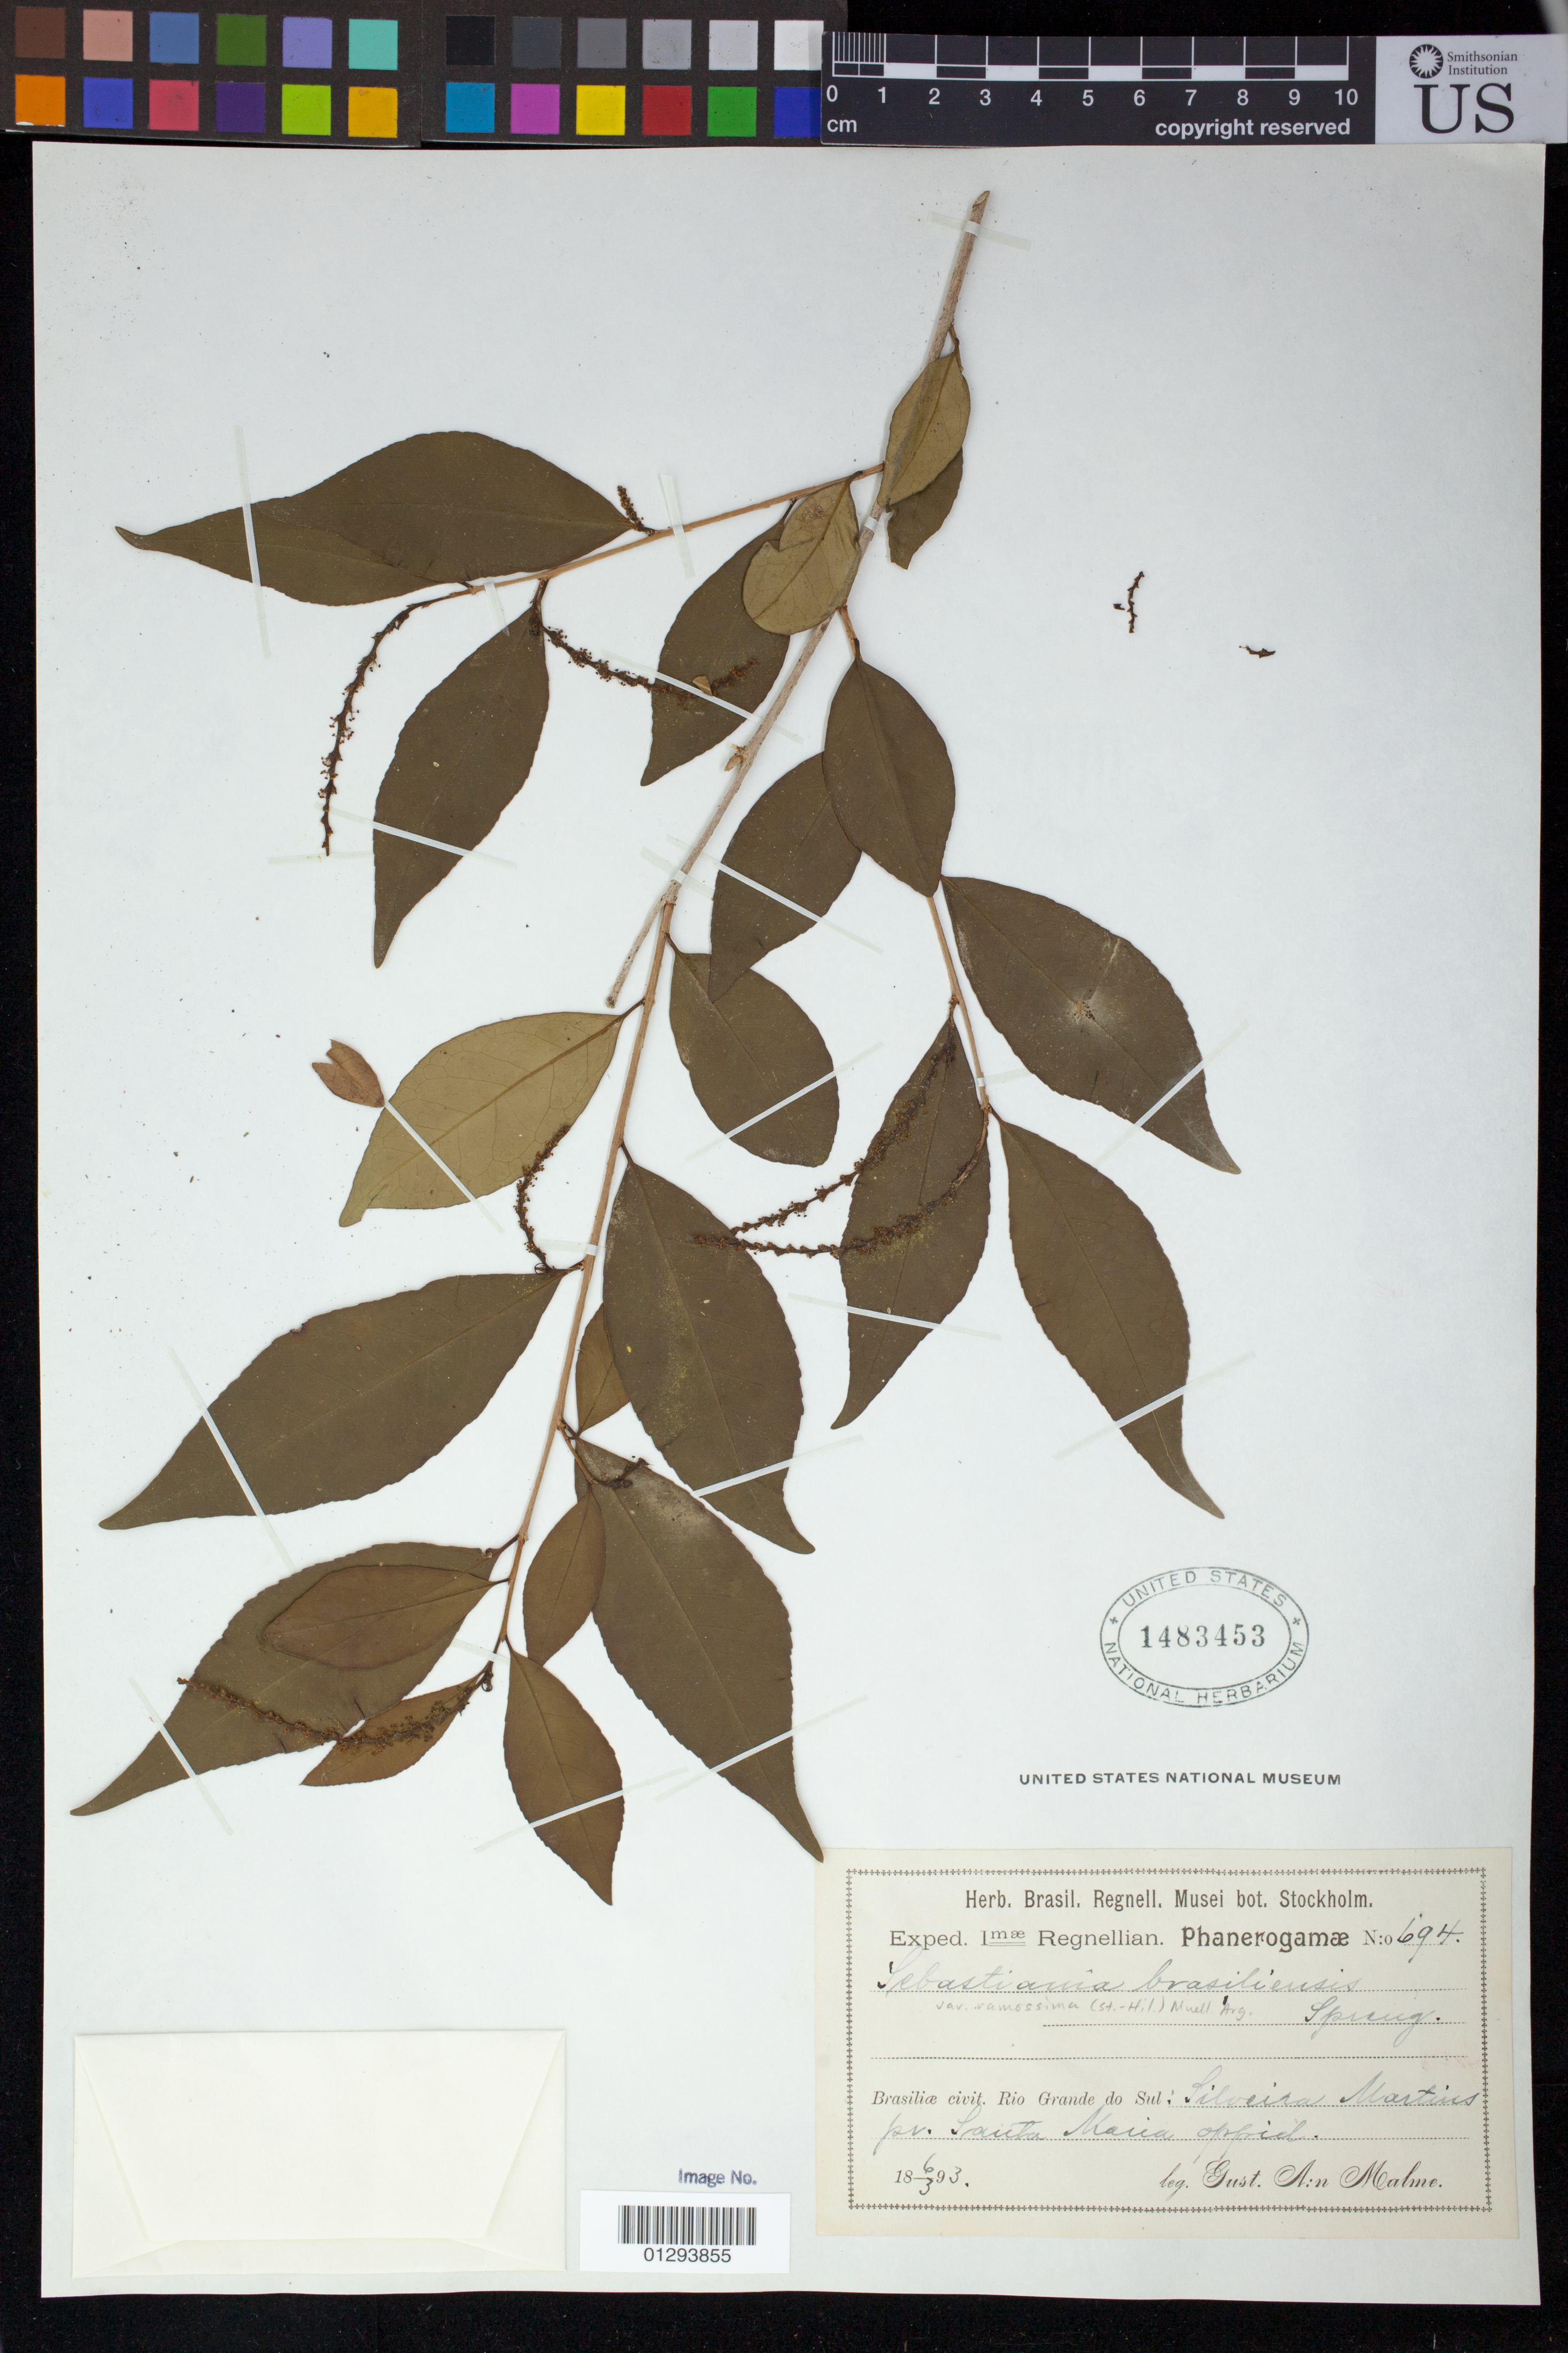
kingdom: Plantae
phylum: Tracheophyta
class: Magnoliopsida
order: Malpighiales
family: Euphorbiaceae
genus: Sebastiania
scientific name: Sebastiania brasiliensis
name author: Spreng.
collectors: G. O. A. Malme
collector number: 694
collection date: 1893-06-03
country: Brazil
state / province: Rio Grande do Sul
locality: Silveira Martins pr. Santa Maria offid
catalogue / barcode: US 1483453